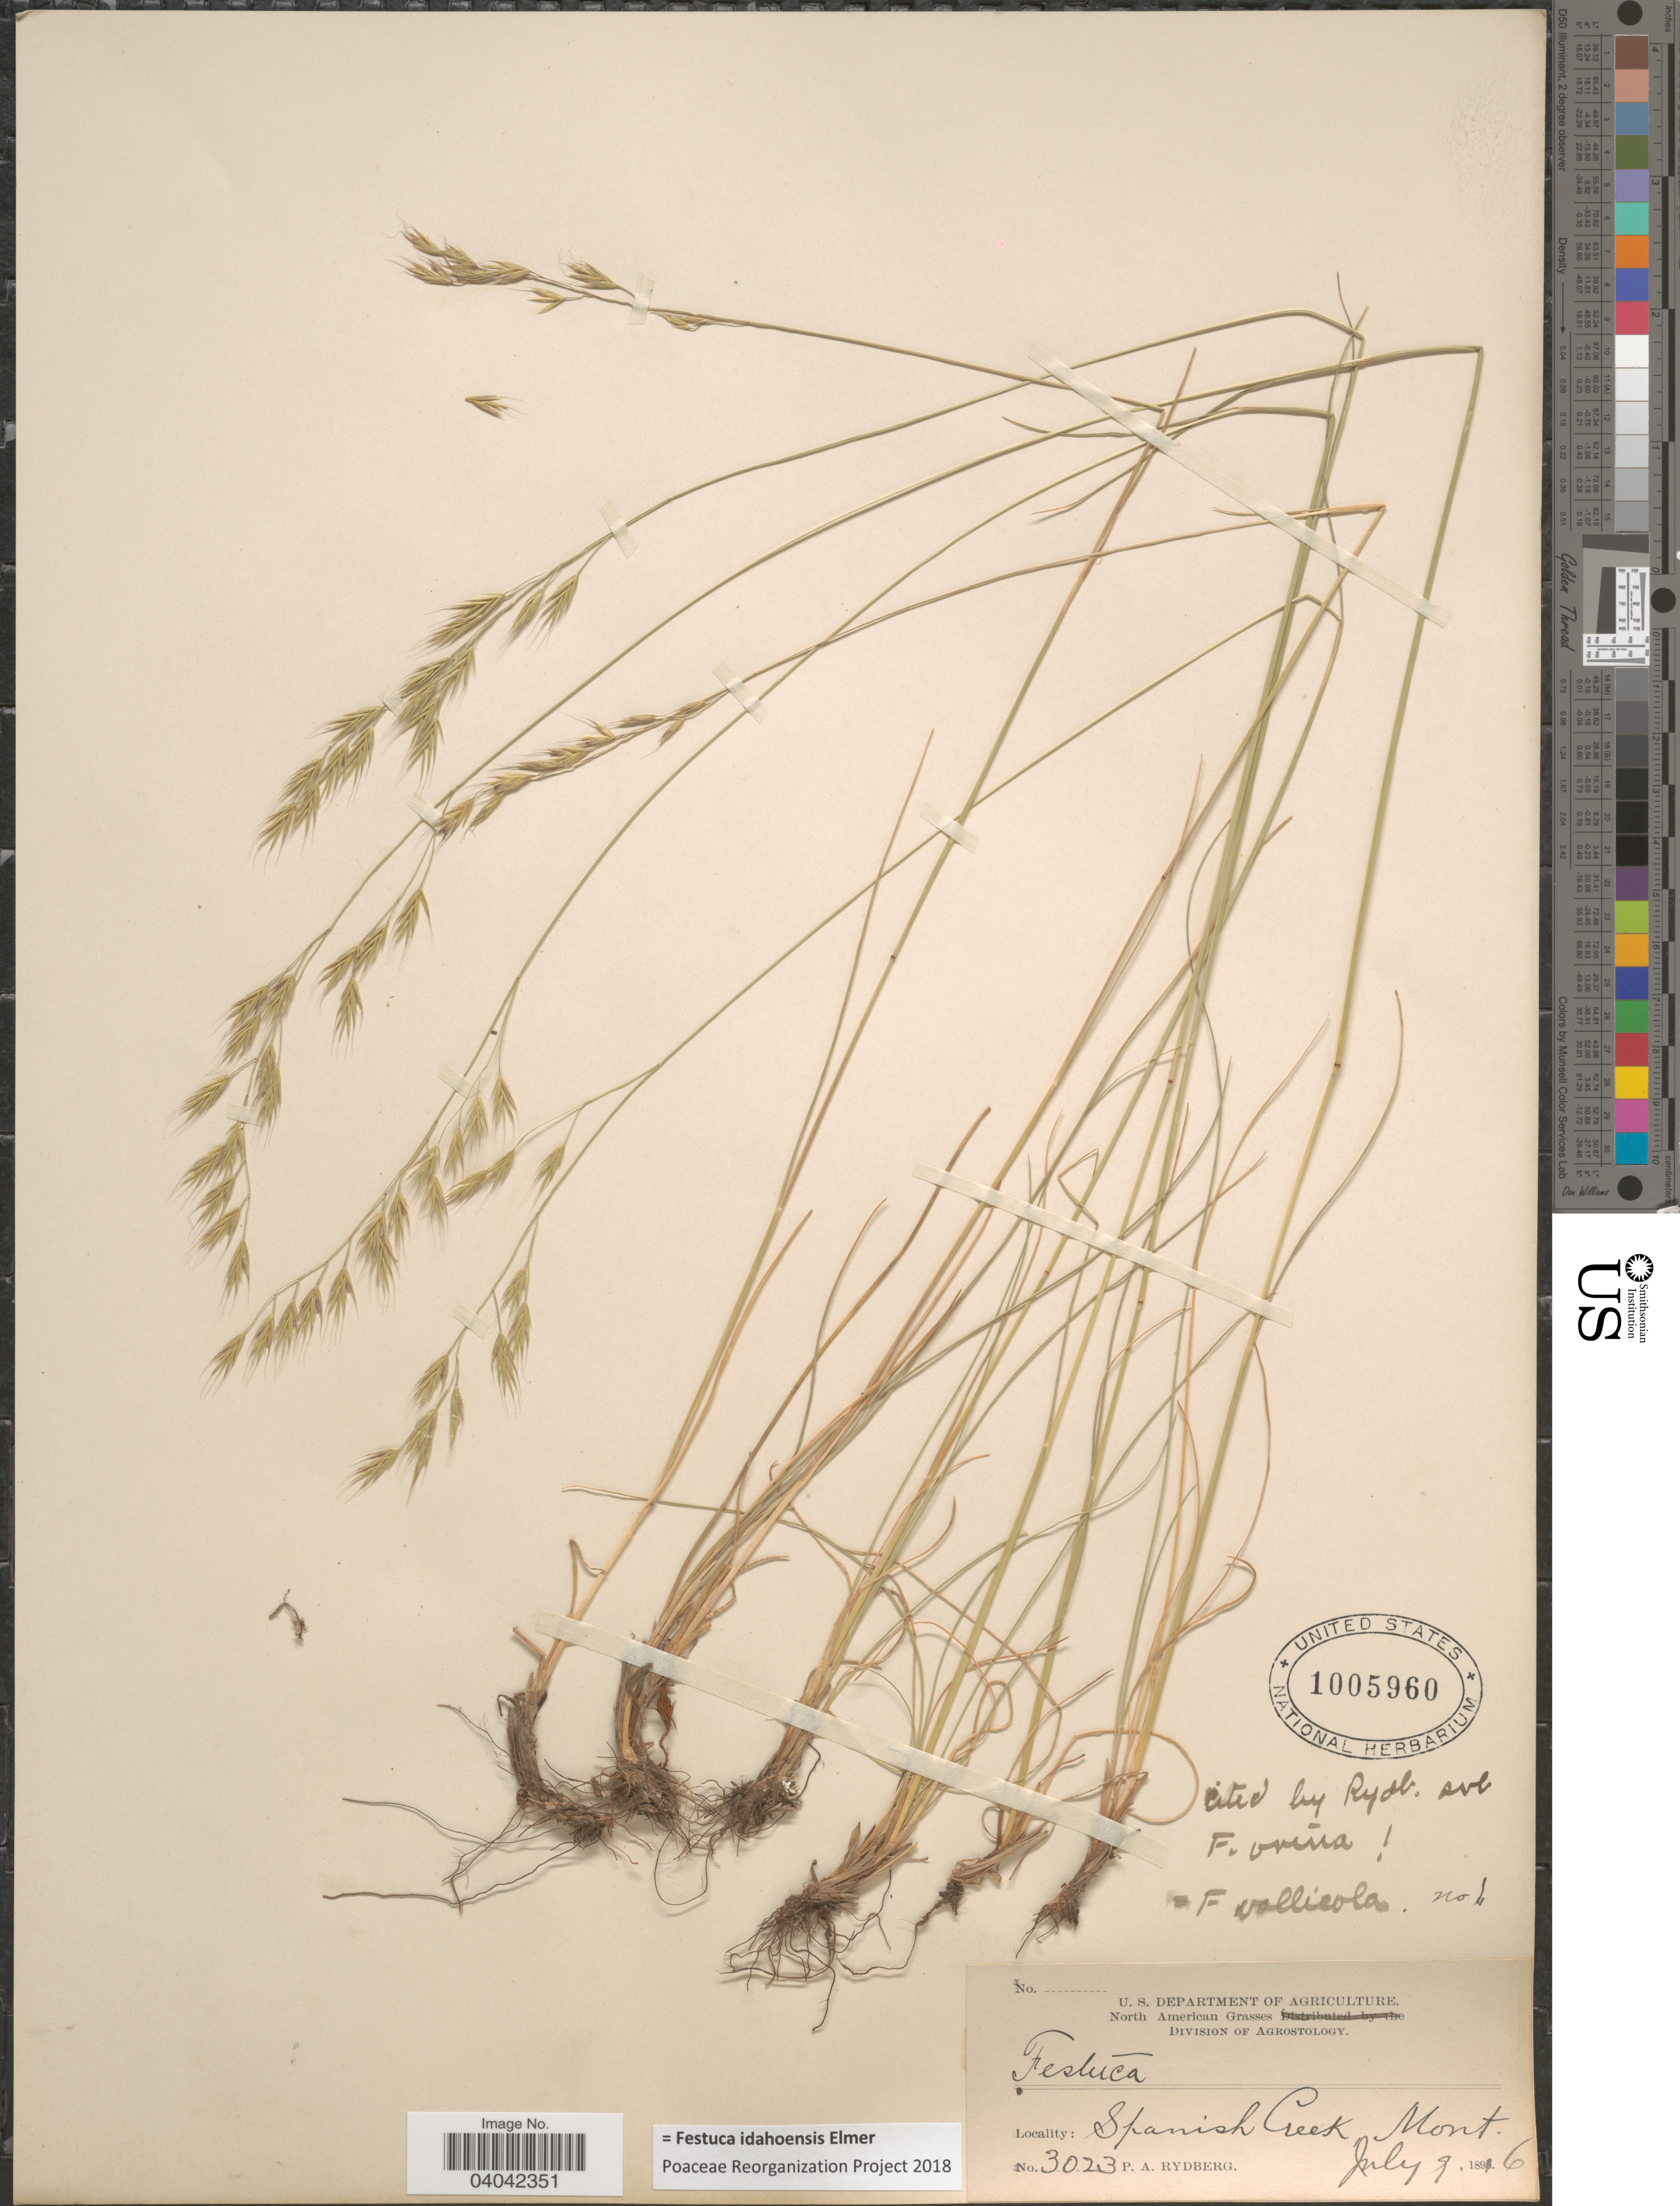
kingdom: Plantae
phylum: Tracheophyta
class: Liliopsida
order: Poales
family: Poaceae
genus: Festuca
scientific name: Festuca idahoensis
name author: Elmer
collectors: P. A. Rydberg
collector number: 3023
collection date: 1816-07-09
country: United States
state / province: Montana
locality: Spanish Creek.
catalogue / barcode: US 1005960